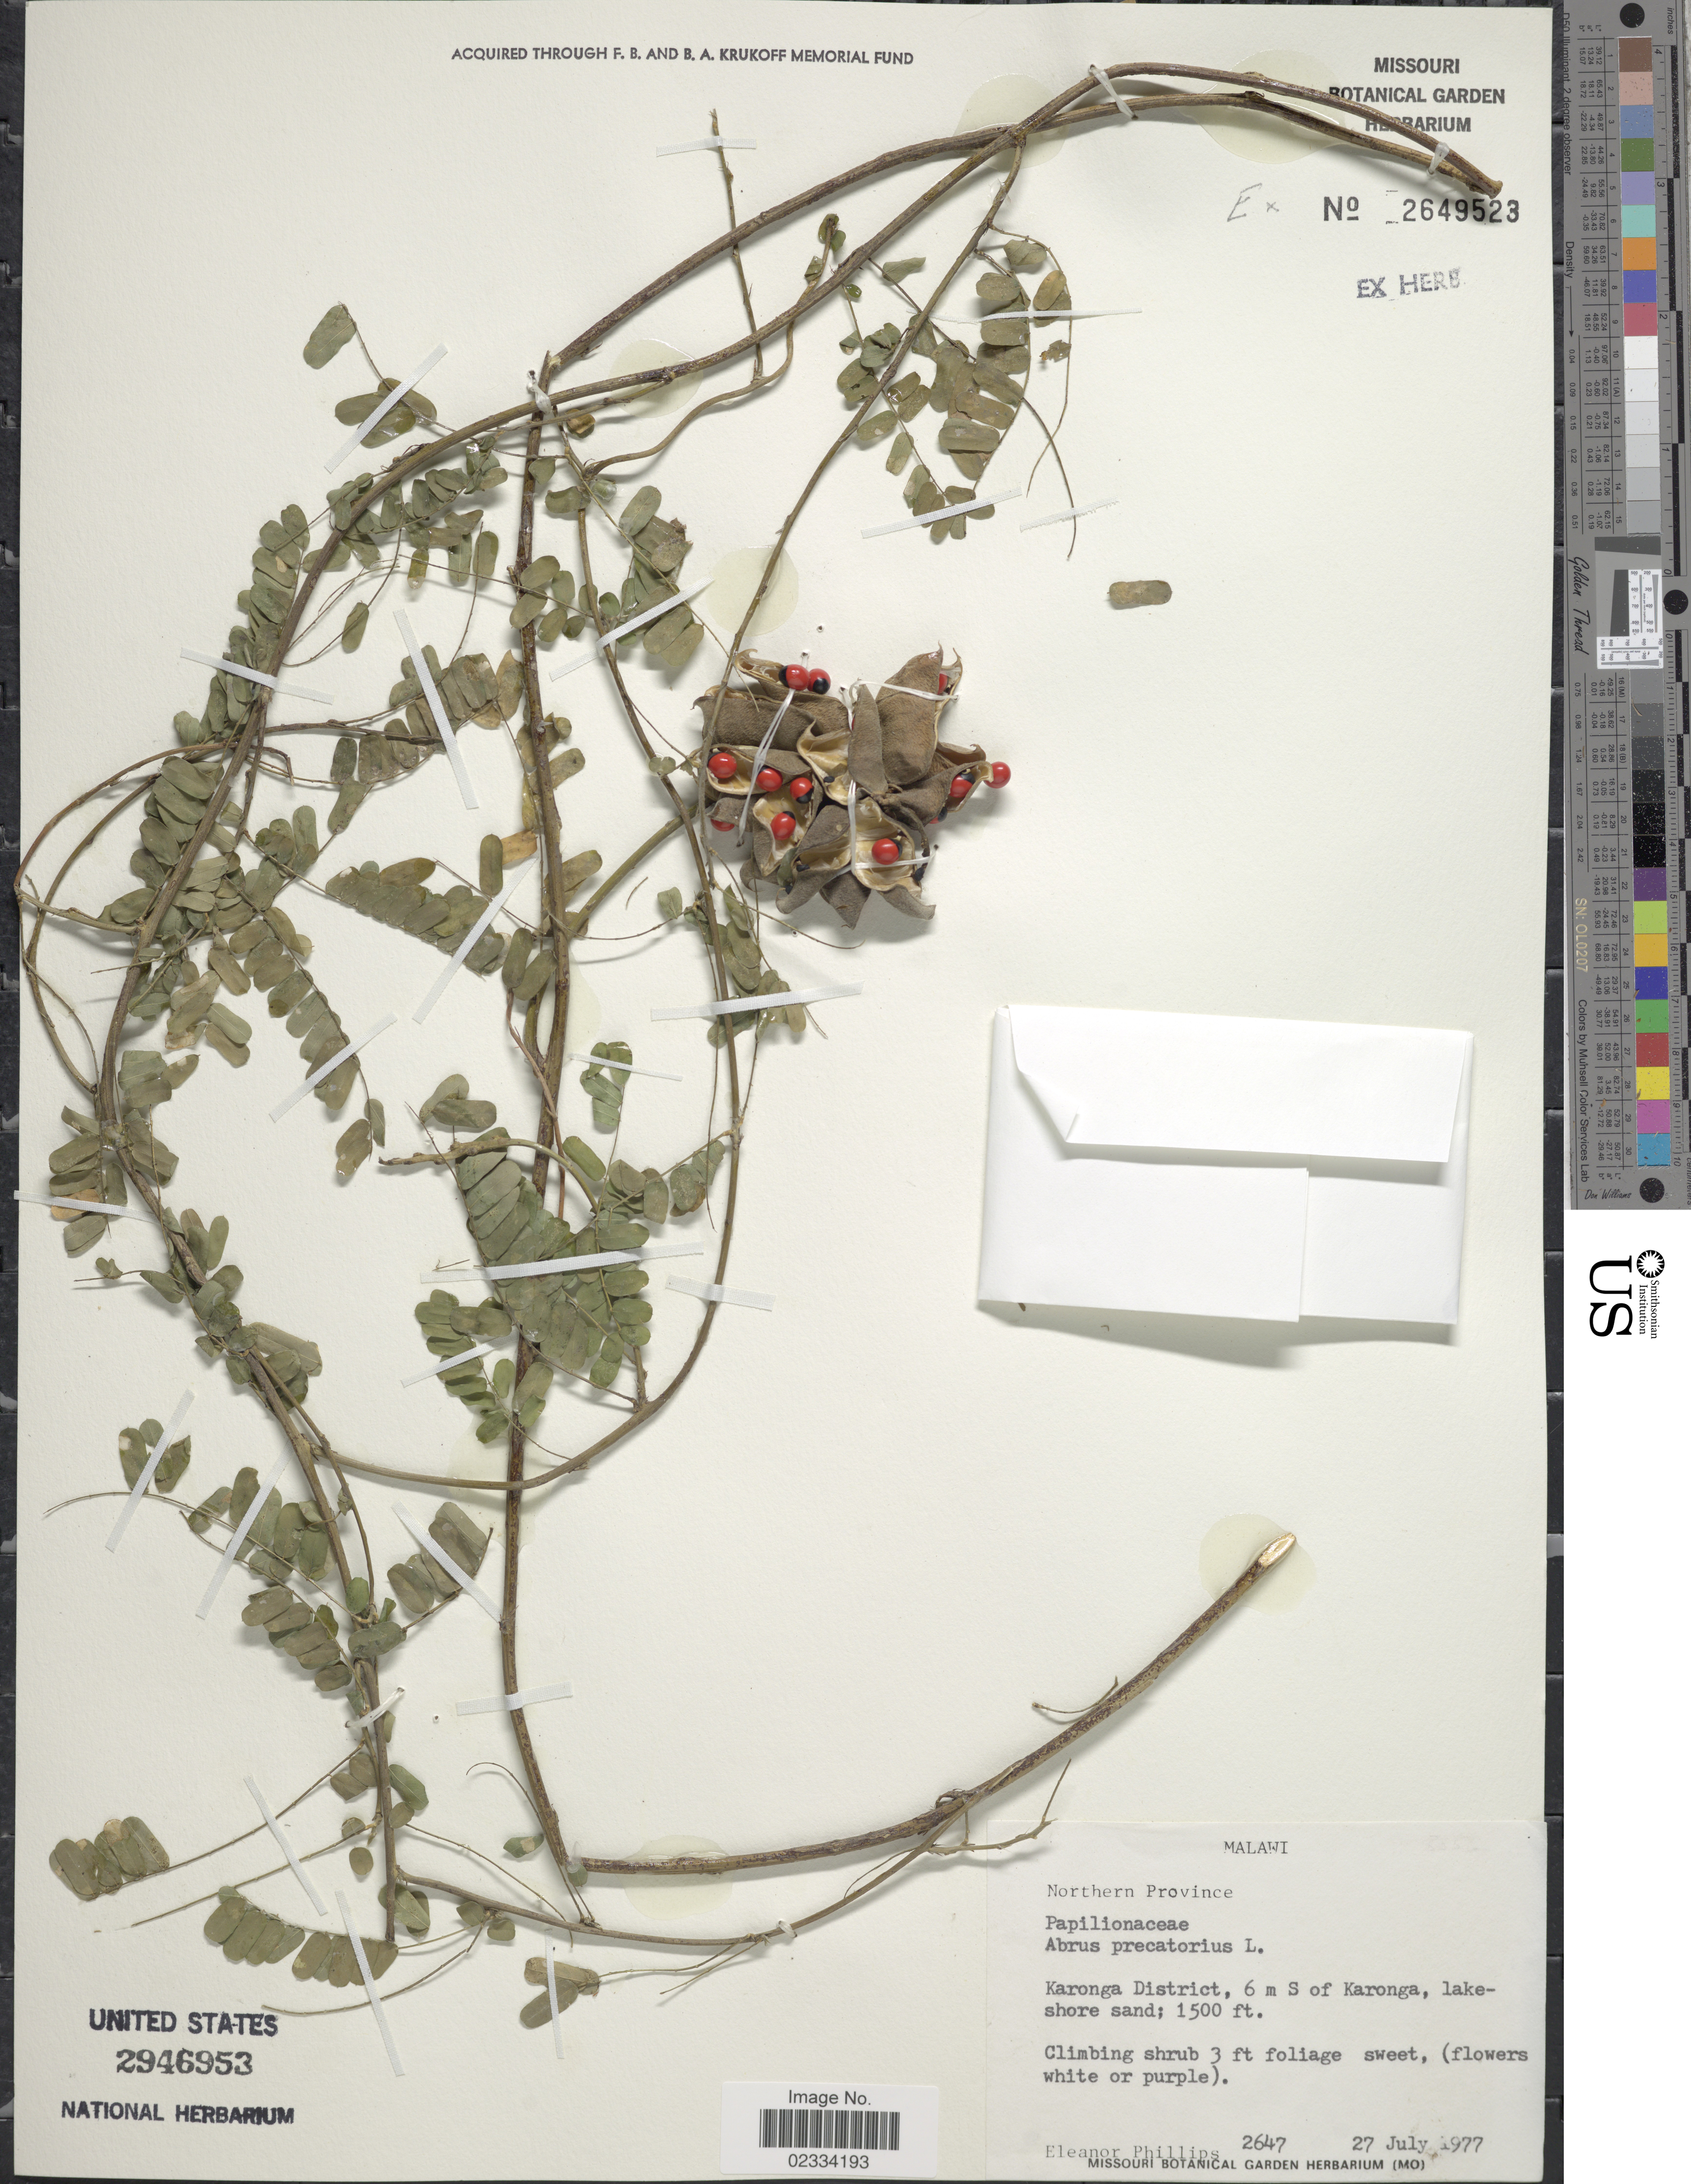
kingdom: Plantae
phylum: Tracheophyta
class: Magnoliopsida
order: Fabales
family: Fabaceae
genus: Abrus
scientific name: Abrus precatorius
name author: L.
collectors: E. Phillips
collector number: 2647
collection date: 1977-07-27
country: Malawi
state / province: Northern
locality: Karonga District, 6 m S of Karonga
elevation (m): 457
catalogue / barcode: US 2946953